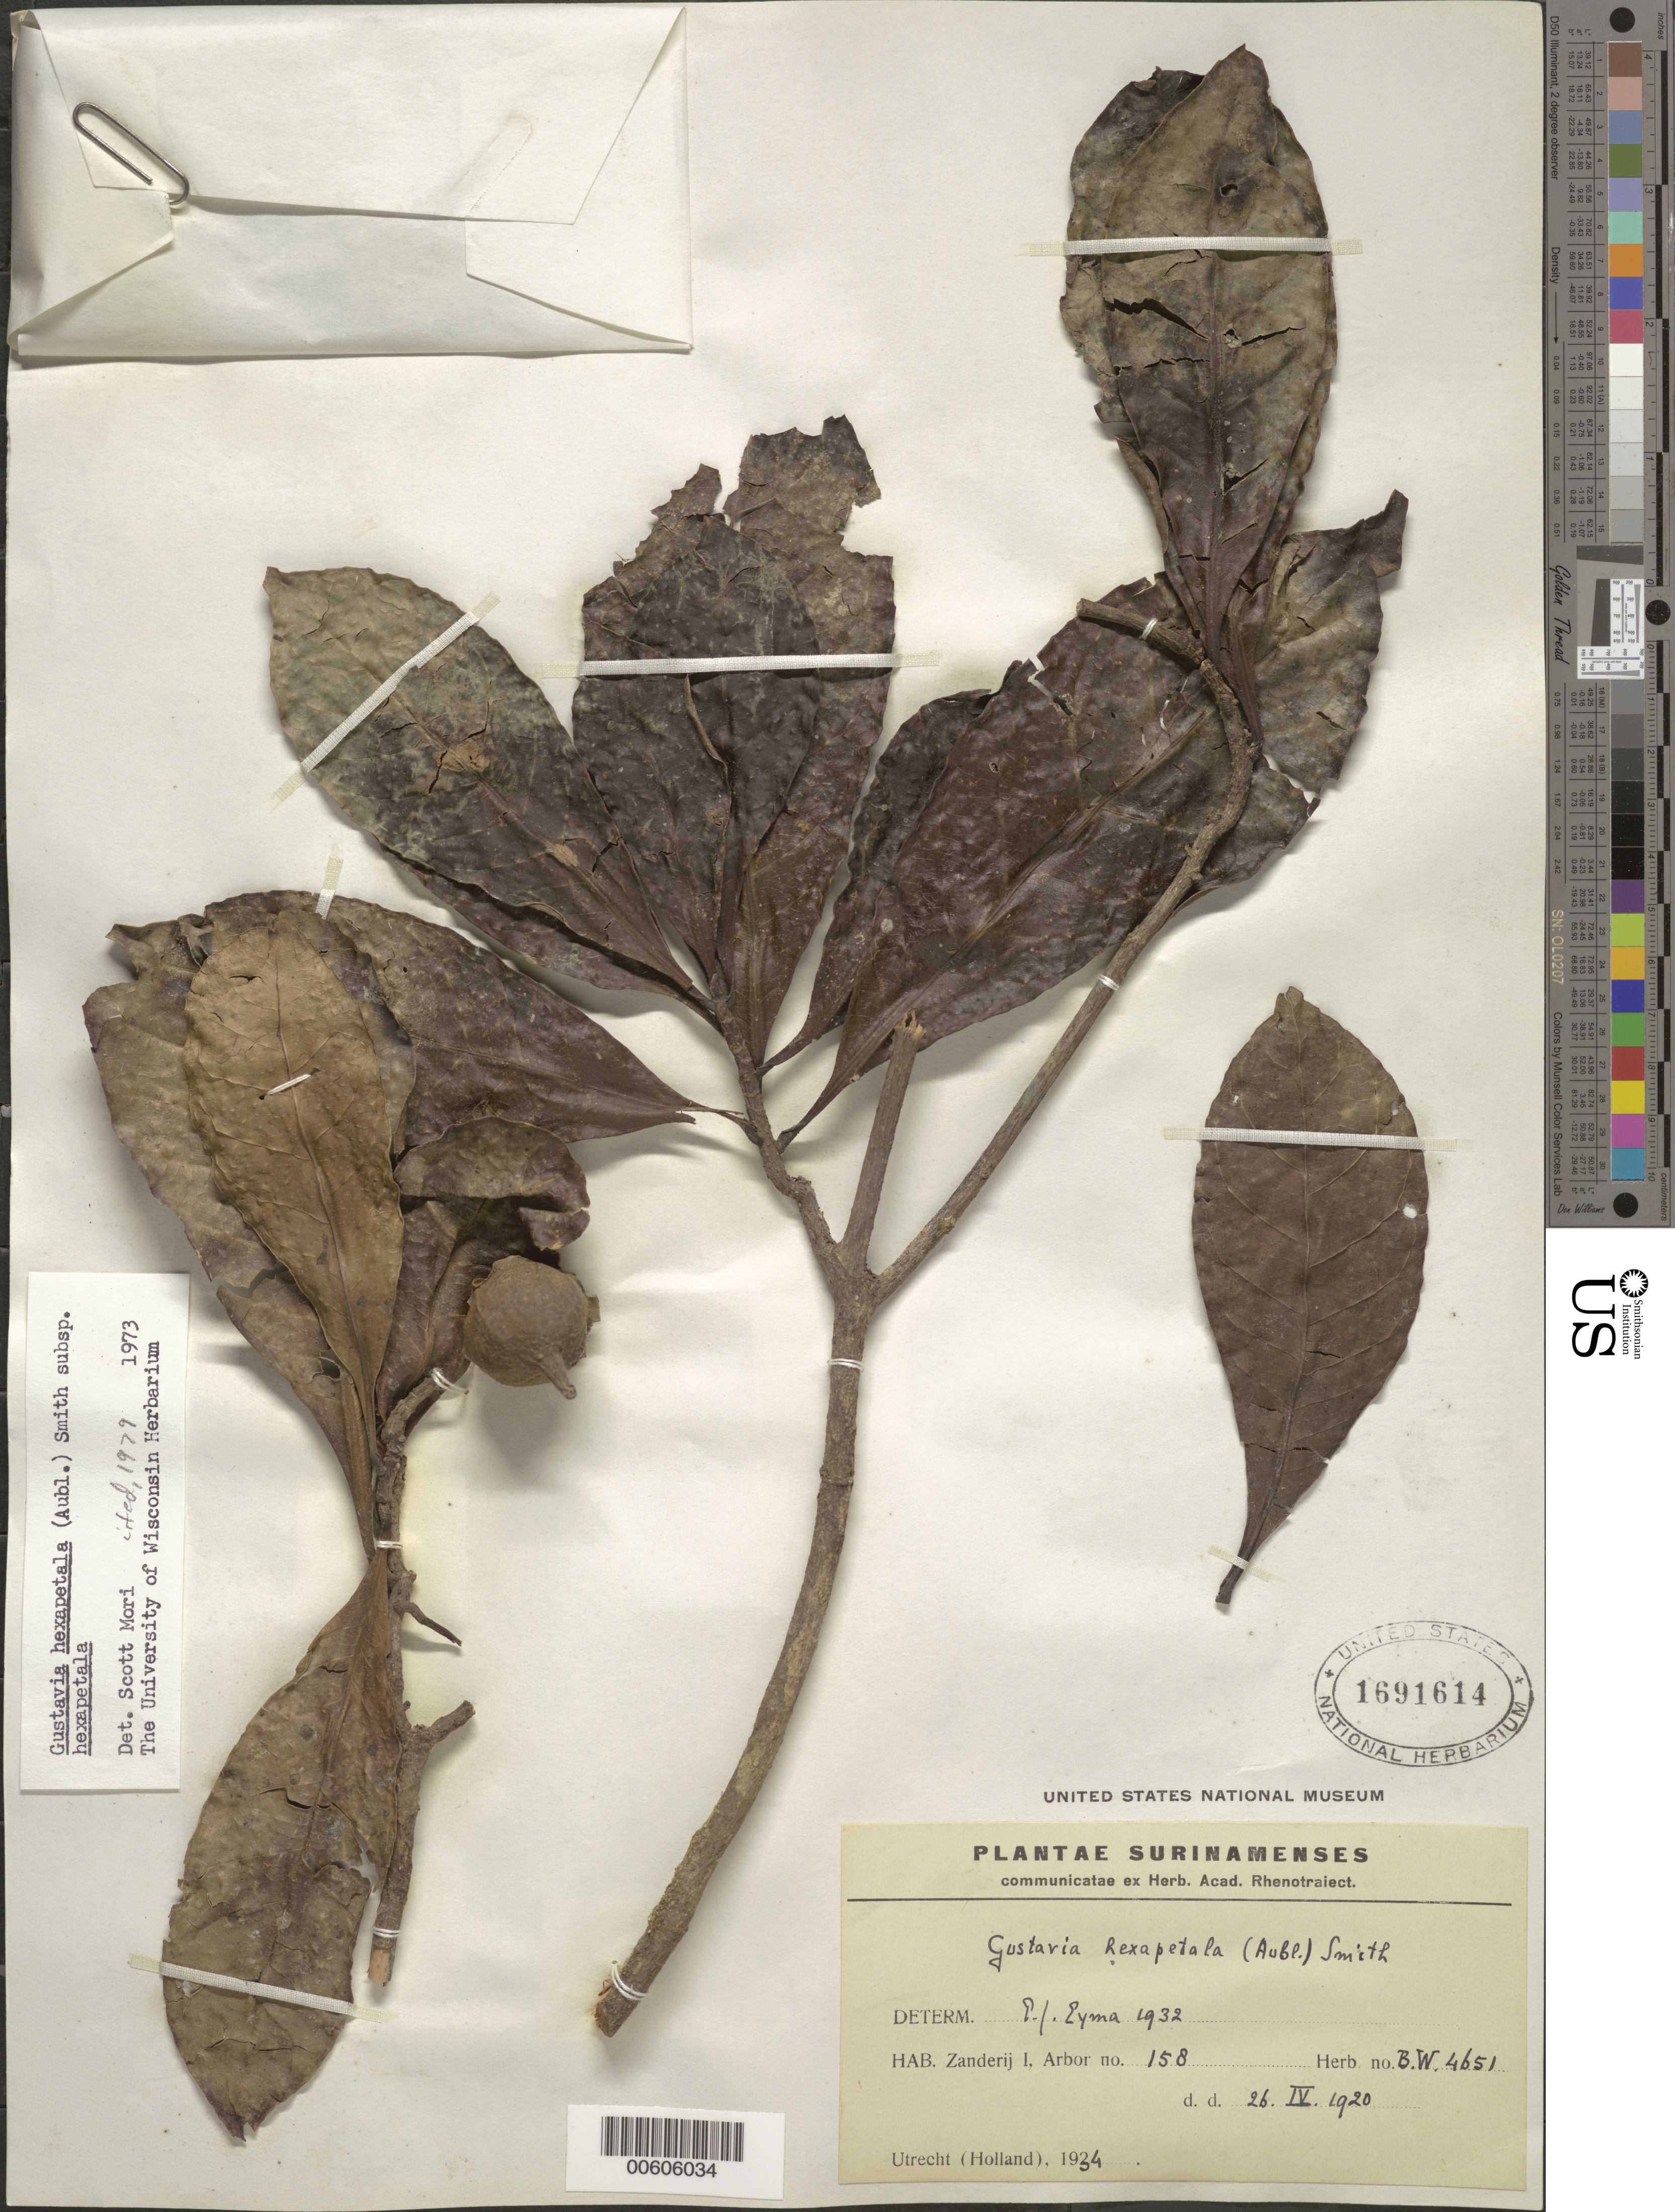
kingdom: Plantae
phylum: Tracheophyta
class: Magnoliopsida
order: Ericales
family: Lecythidaceae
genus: Gustavia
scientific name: Gustavia hexapetala subsp. hexapetala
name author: (Aubl.) Sm.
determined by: Mori, Scott A.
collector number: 4651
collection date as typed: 26-Apr-20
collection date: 1920-04-26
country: Suriname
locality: Zanderij I., Forest Reserve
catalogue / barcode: US 1691614